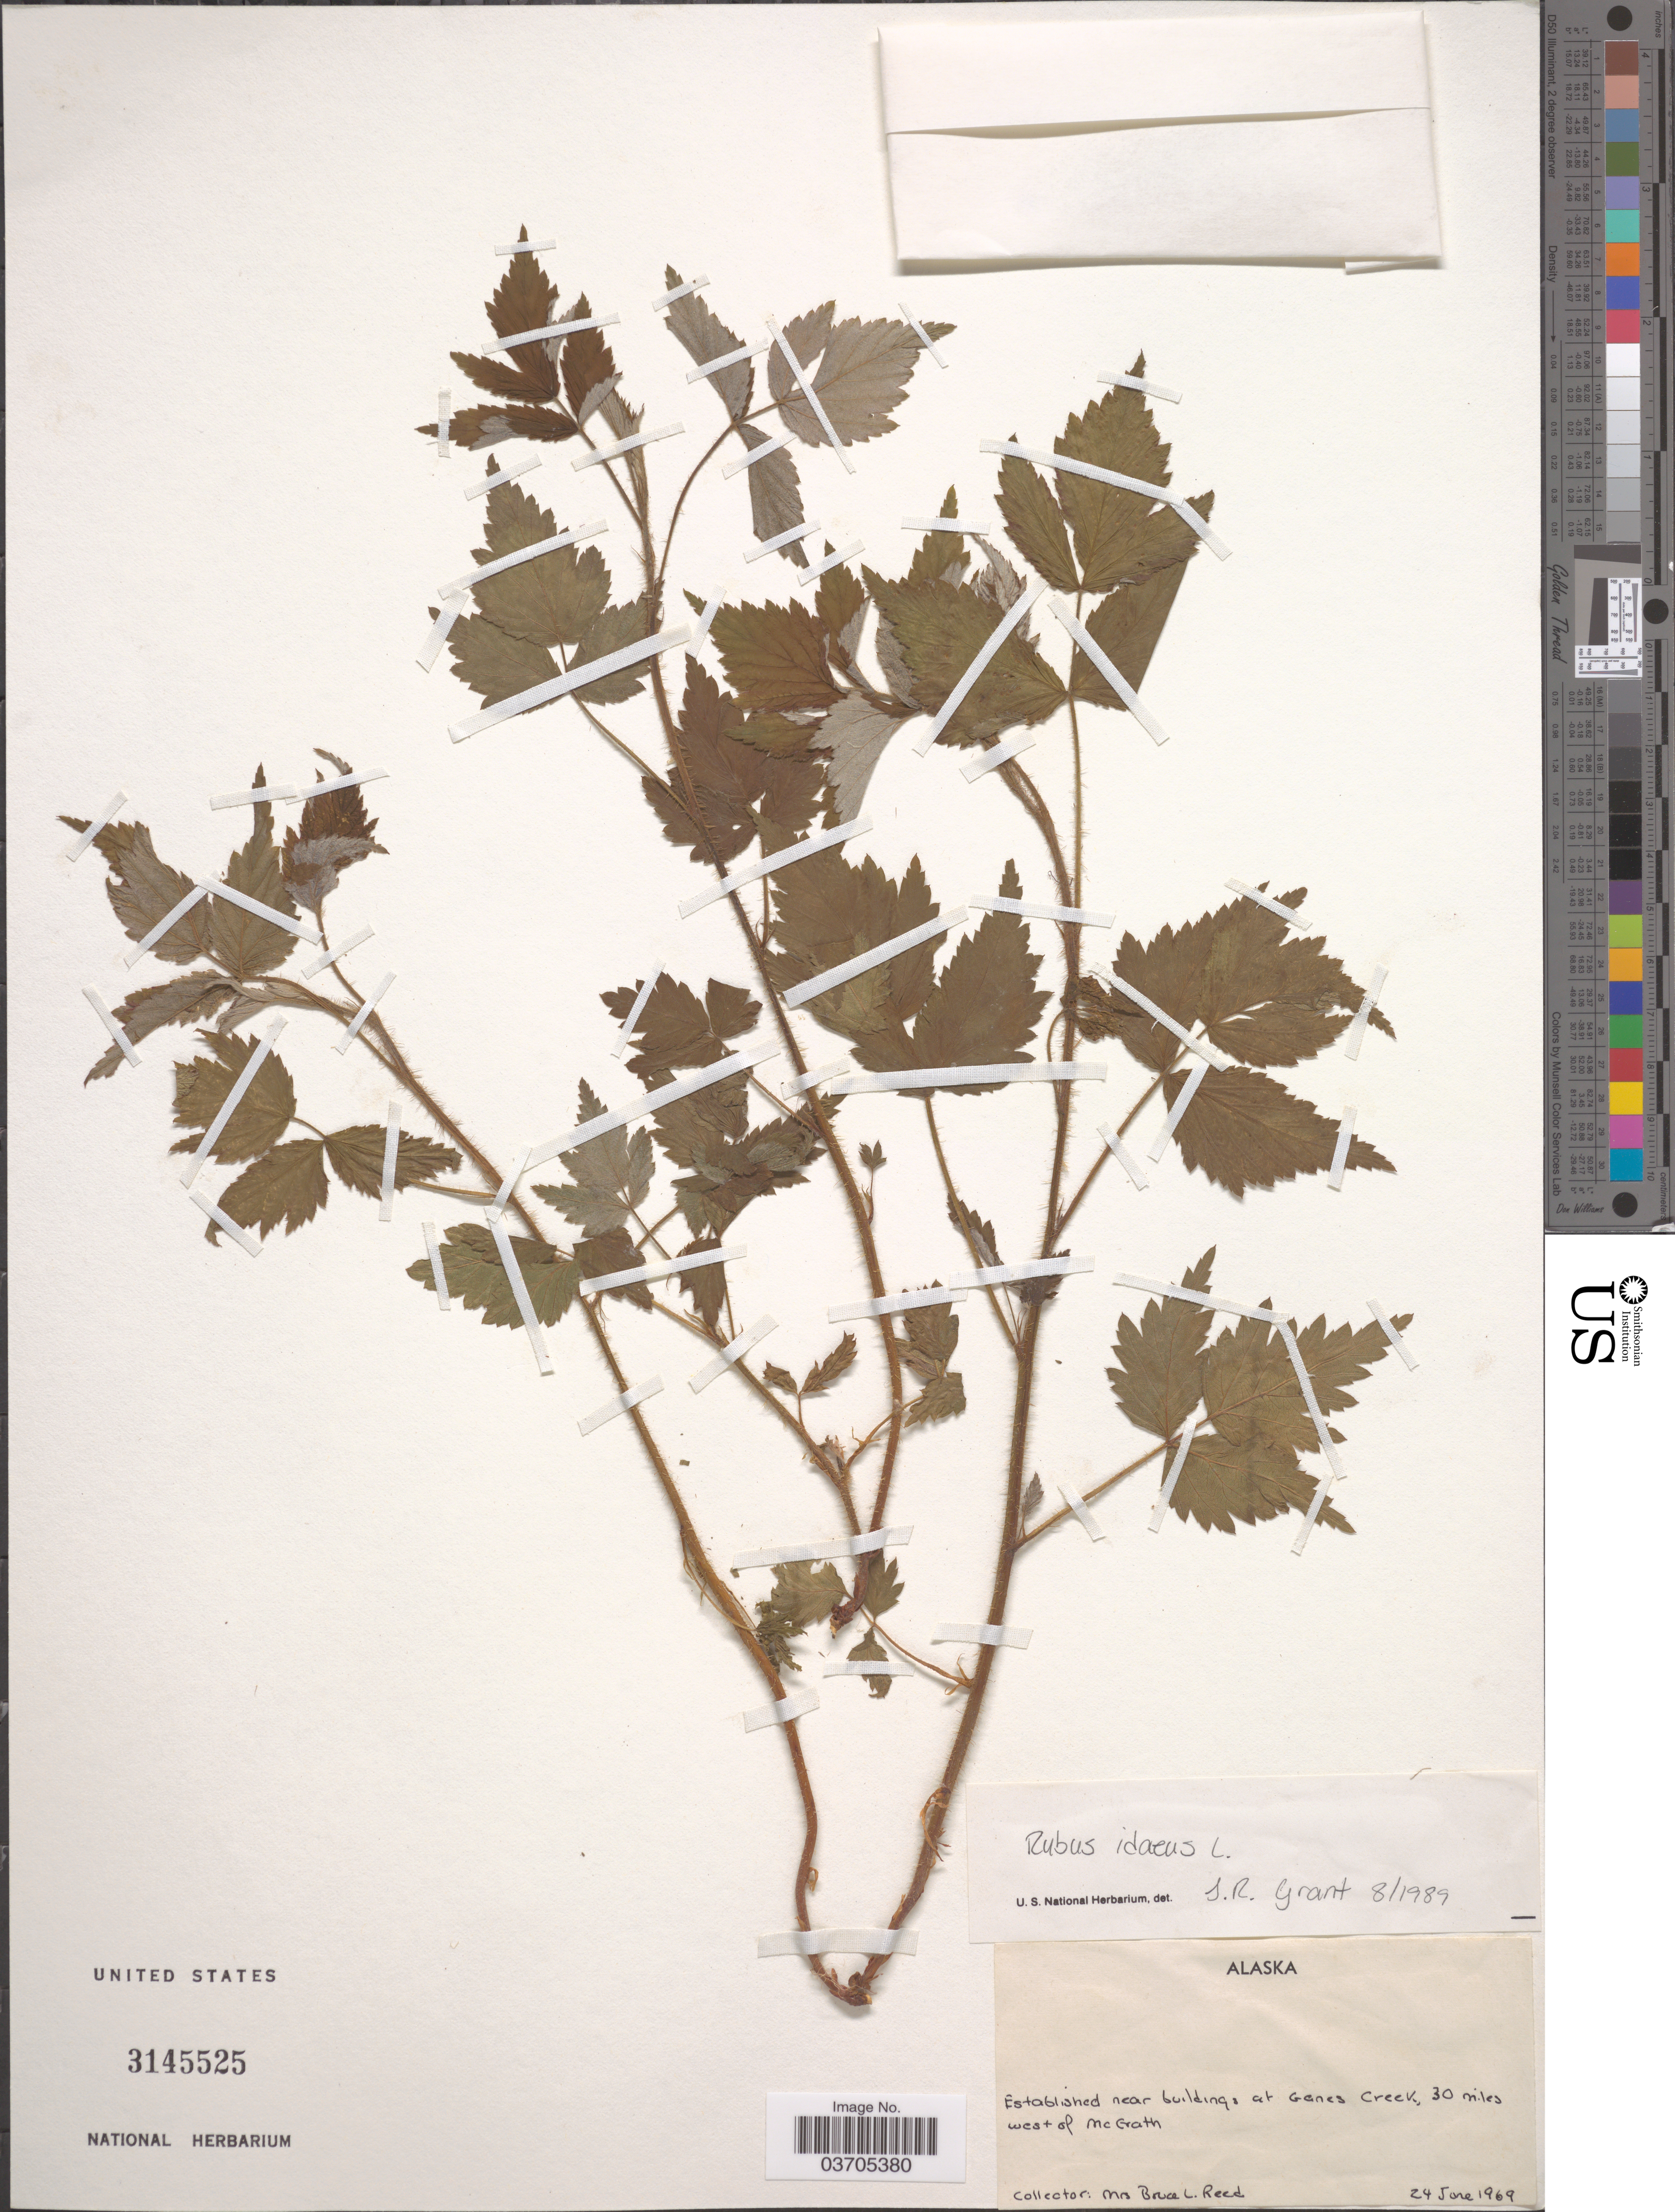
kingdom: Plantae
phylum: Tracheophyta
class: Magnoliopsida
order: Rosales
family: Rosaceae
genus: Rubus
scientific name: Rubus idaeus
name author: L.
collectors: B. Reed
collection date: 1969-06-24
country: United States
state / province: Alaska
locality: Established near building: at Ganes Creek, 30 miles west of McGrath.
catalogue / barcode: US 3145525